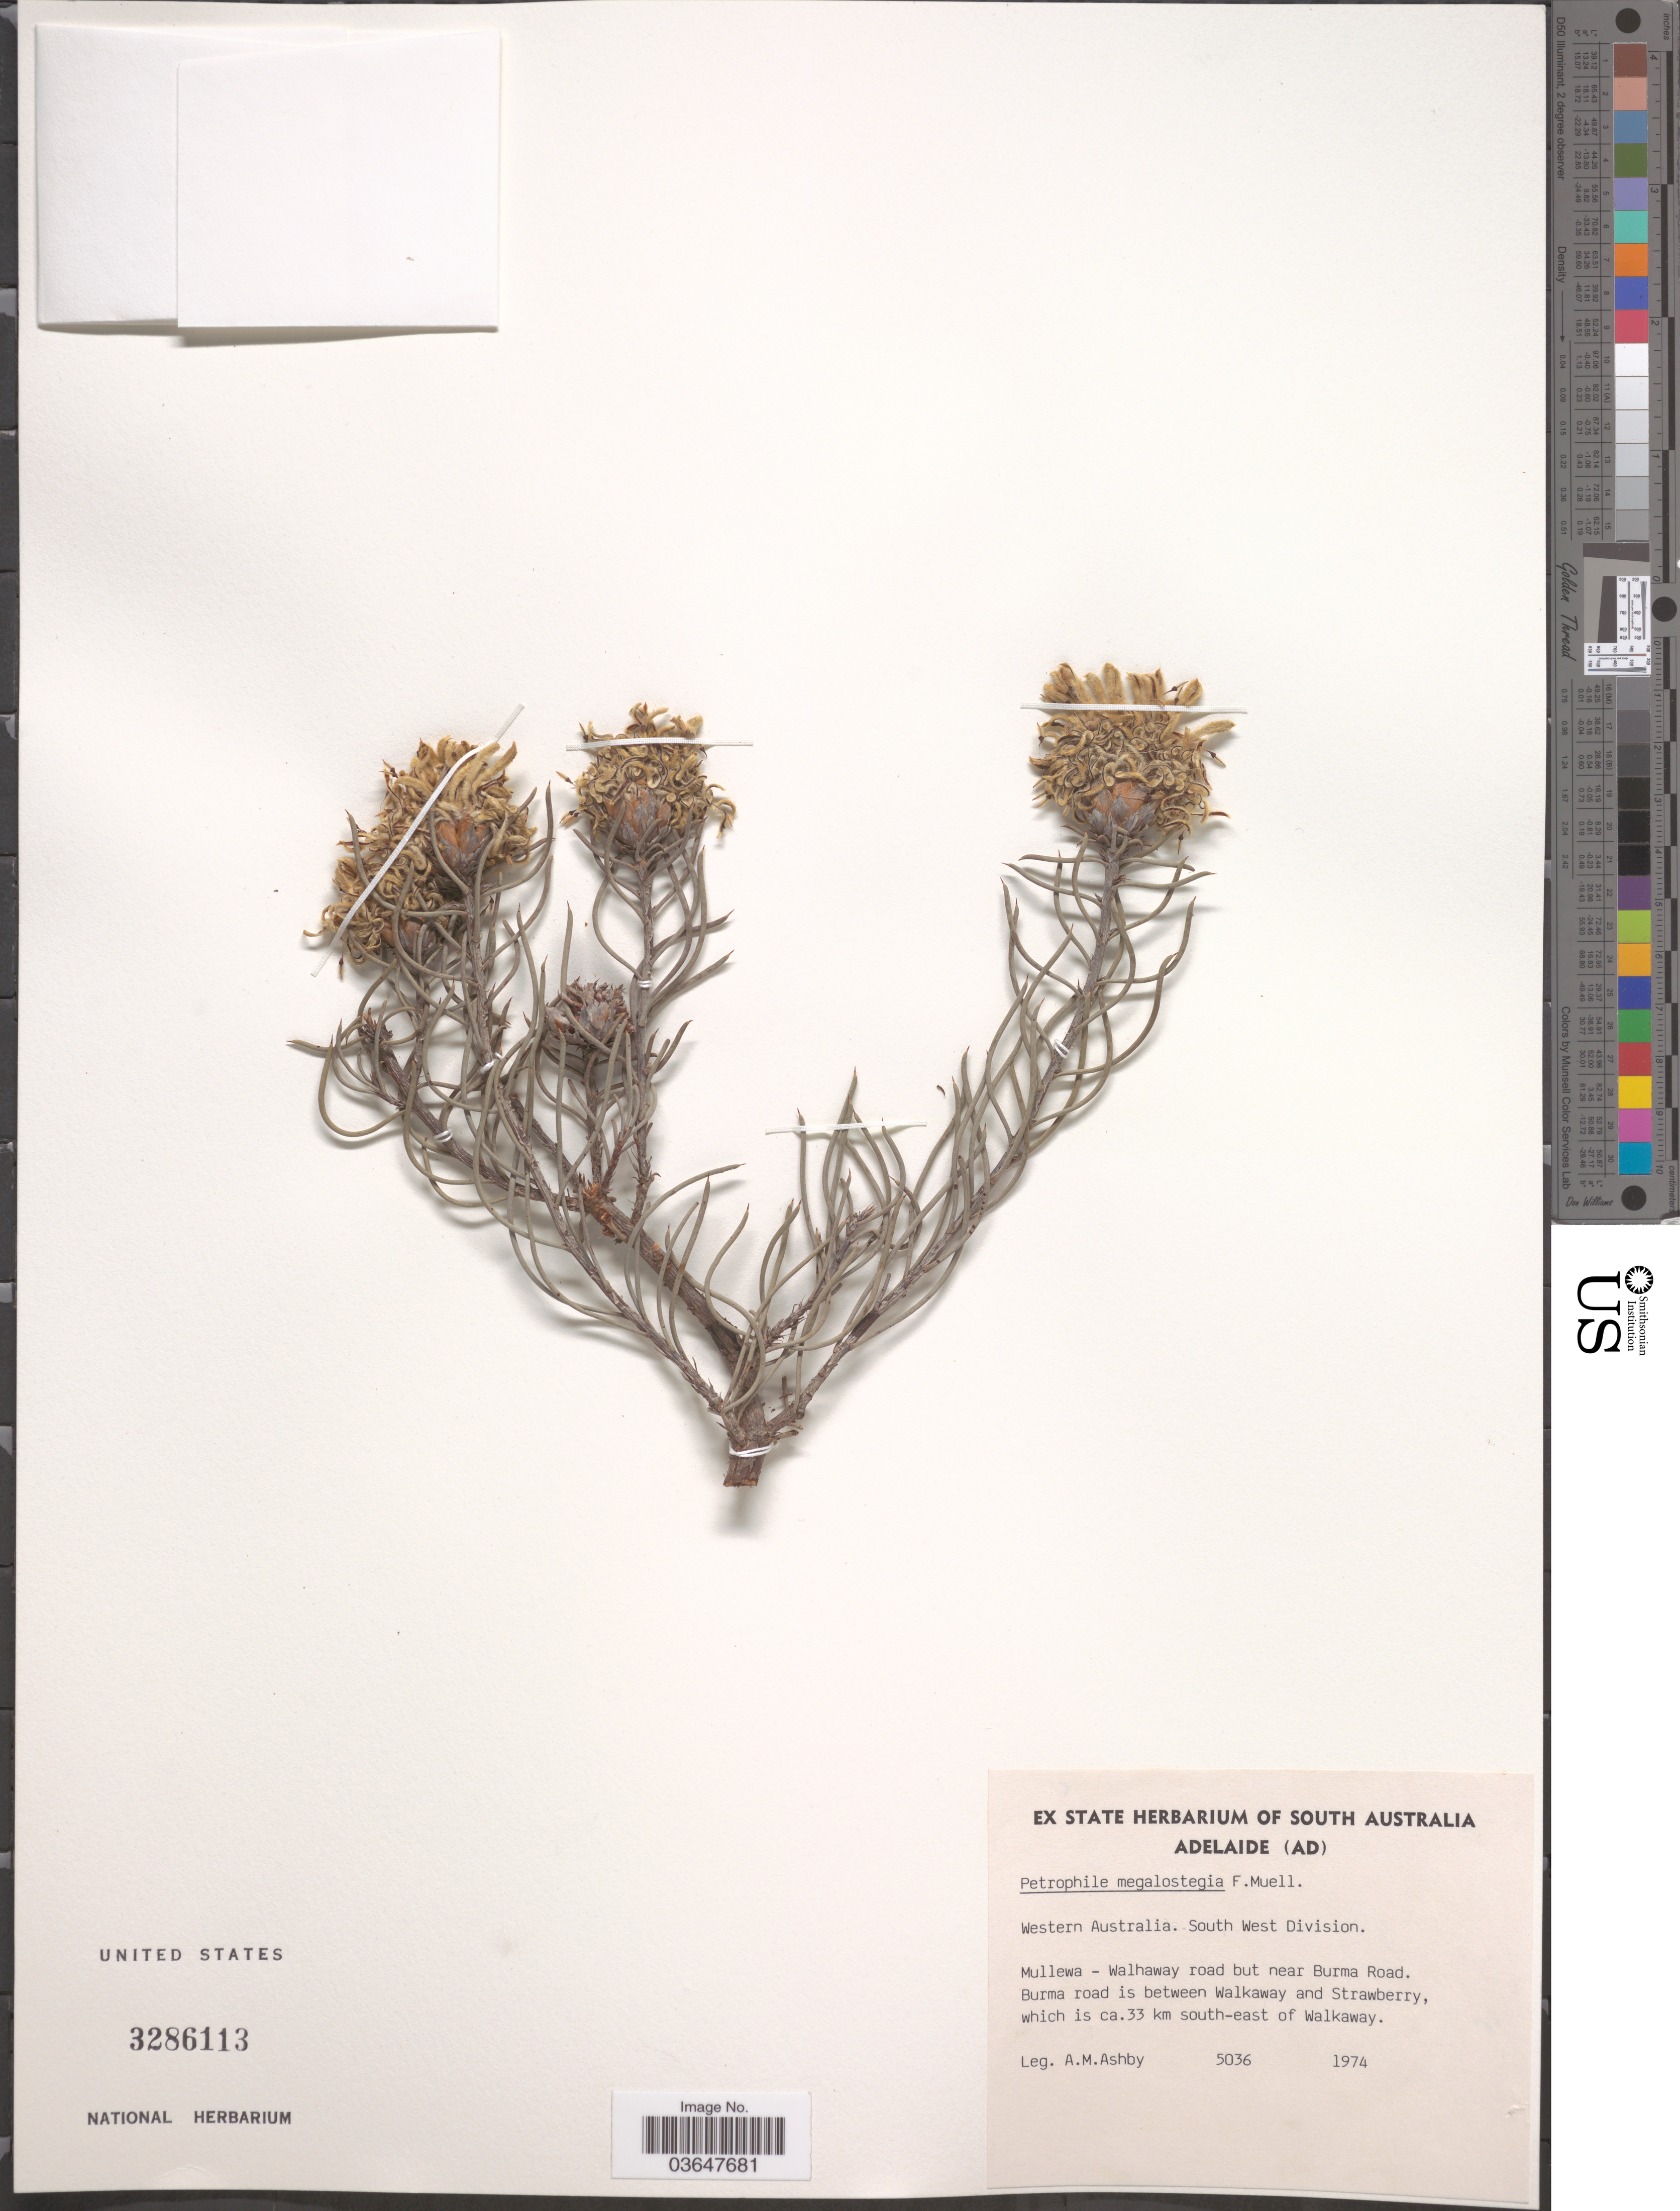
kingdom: Plantae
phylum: Tracheophyta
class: Magnoliopsida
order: Proteales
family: Proteaceae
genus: Petrophile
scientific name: Petrophile megalostegia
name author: F. Muell.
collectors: A. Ashby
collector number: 5036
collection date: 1974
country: Australia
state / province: Western Australia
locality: South West Division. Mullewa - Walhaway road but near Burma Road. Burma road is between Walkaway and Strawberry, which is ca.33 km south-east of Walkaway.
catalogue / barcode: US 3286113